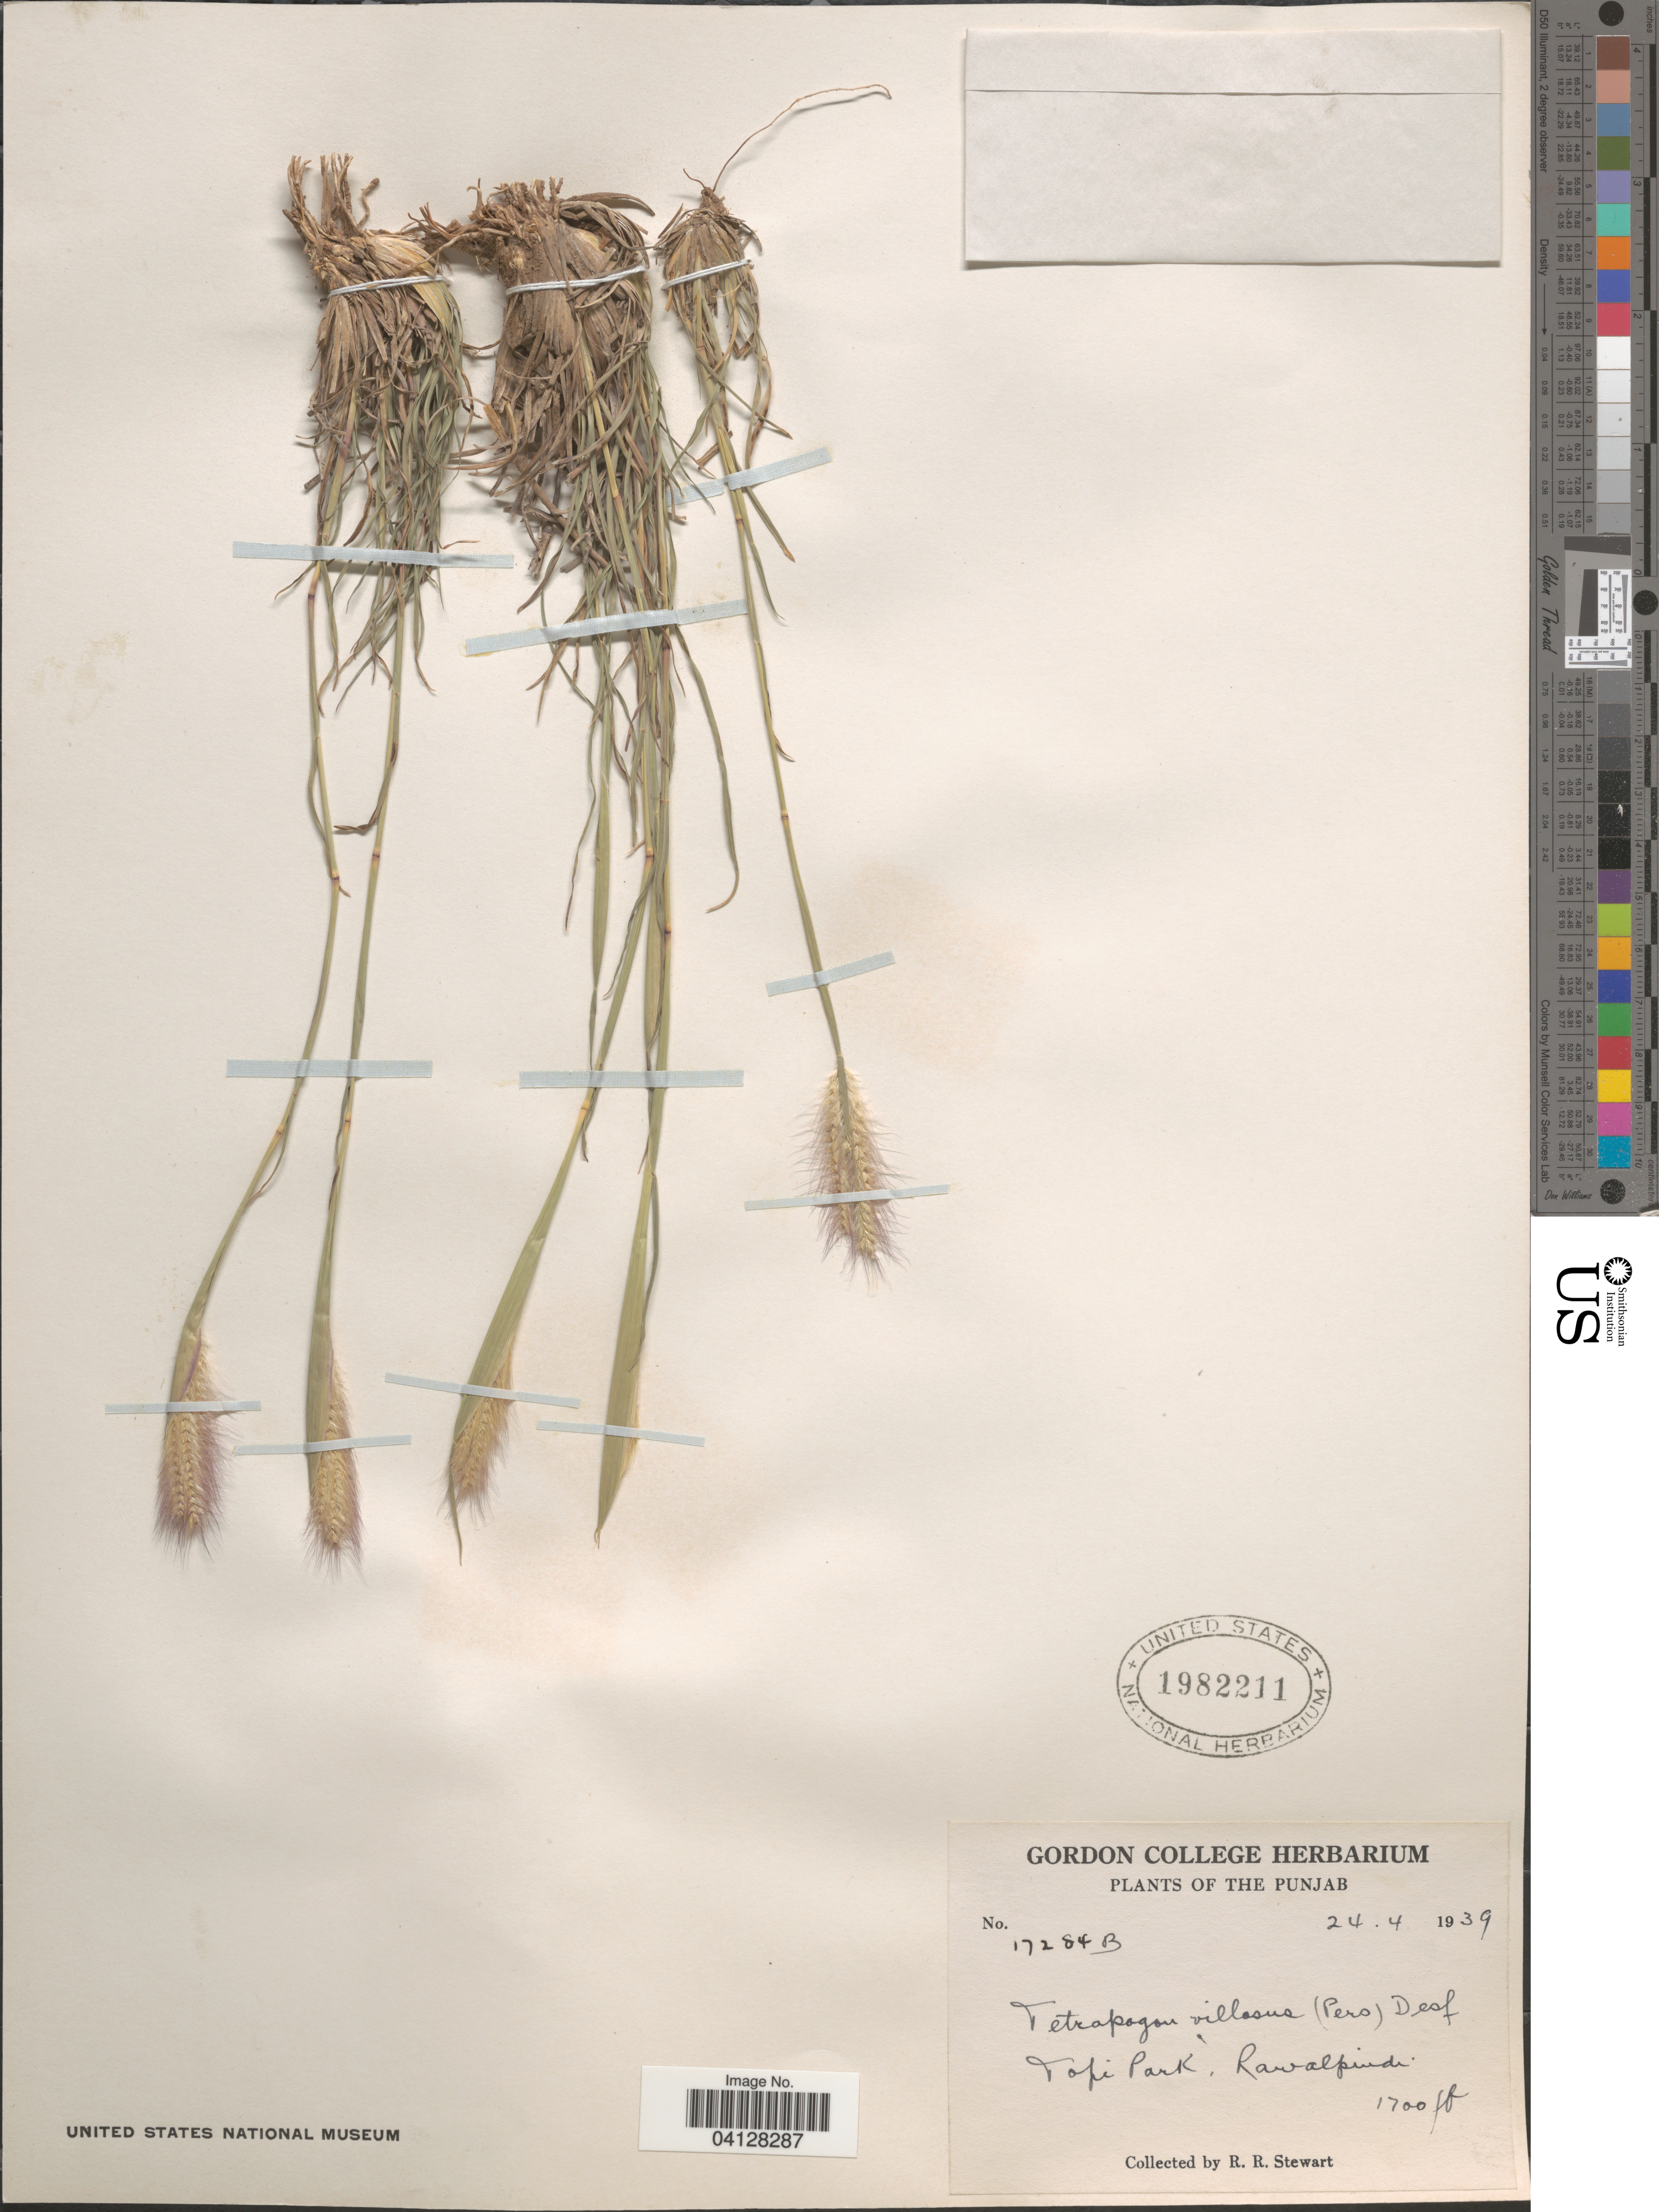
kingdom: Plantae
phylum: Tracheophyta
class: Liliopsida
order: Poales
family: Poaceae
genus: Tetrapogon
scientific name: Tetrapogon villosus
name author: Desf.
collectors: R. Stewart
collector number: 17284B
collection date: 1939-04-24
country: Pakistan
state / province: Punjab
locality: Topi Park, Rawalpindi.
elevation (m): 518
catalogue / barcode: US 1982211